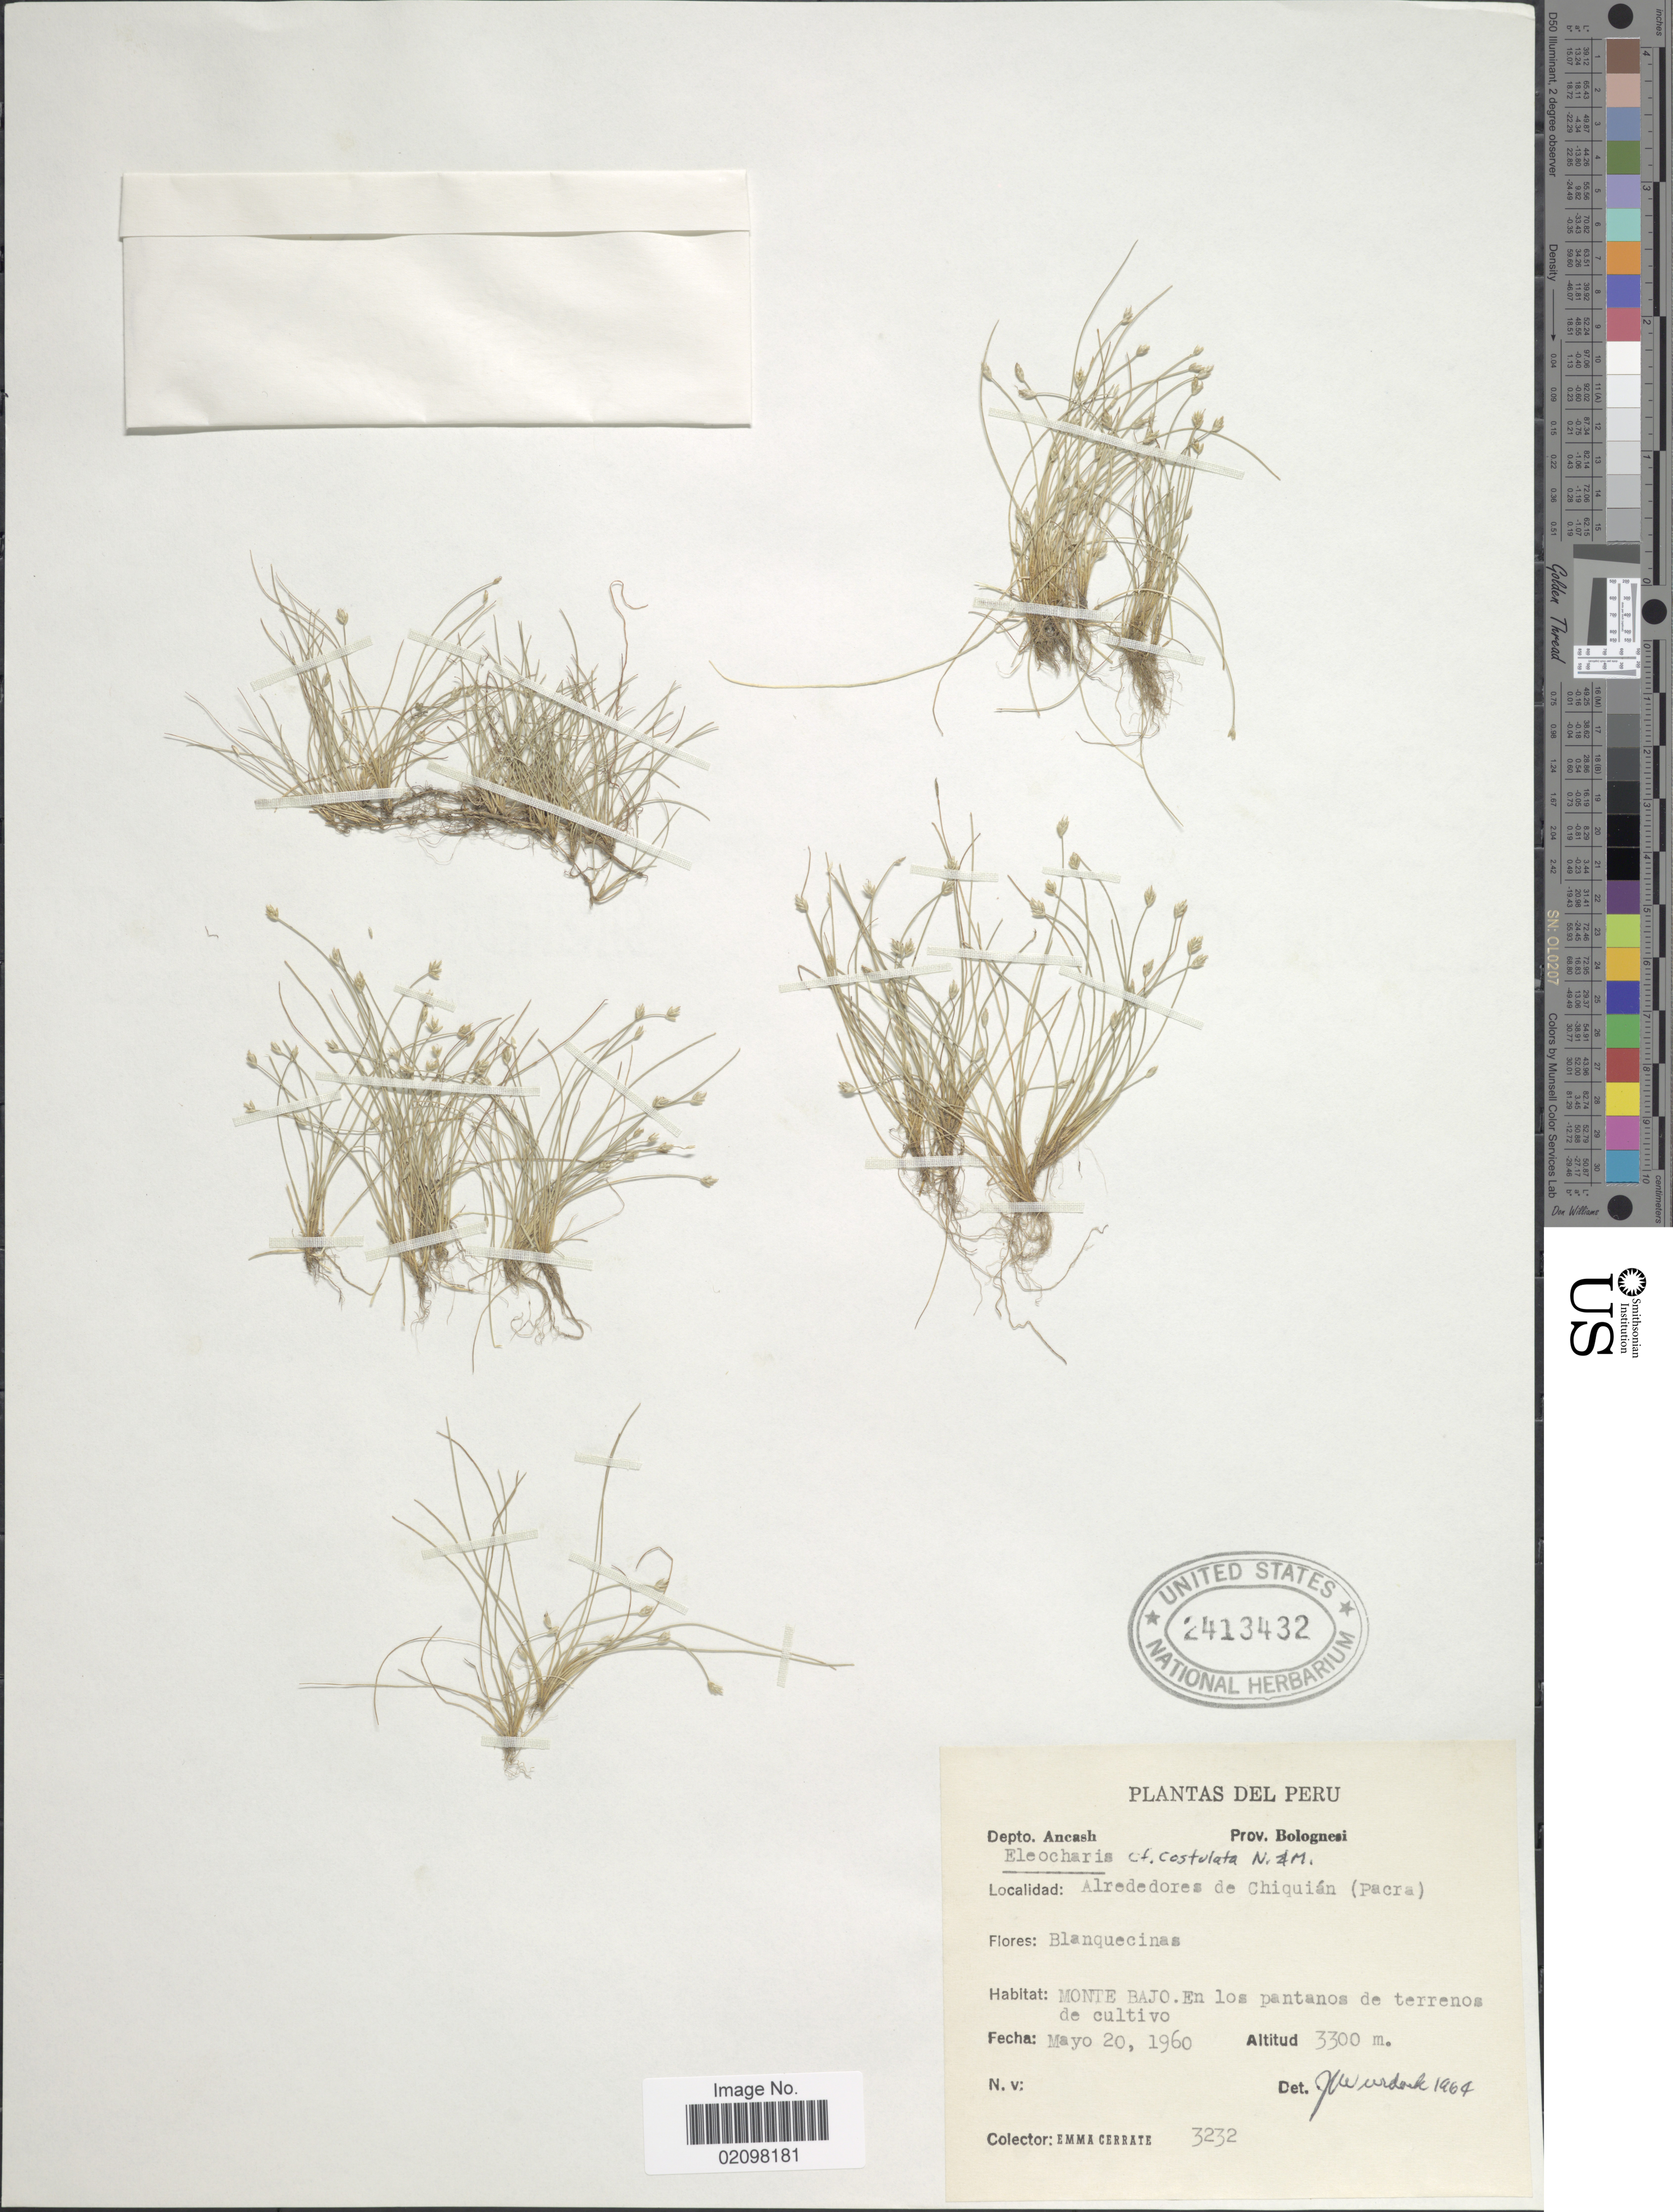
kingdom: Plantae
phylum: Tracheophyta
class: Liliopsida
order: Poales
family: Cyperaceae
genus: Eleocharis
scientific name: Eleocharis exigua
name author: (Kunth) Roem. & Schult.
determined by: Strong, Mark T., (BOT), Smithsonian Institution - National Museum of Natural History (UNITED STATES)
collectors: E. Cerrate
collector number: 3232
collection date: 1960-05-20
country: Peru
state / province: Ancash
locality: Prov. Bolognesi. Monte Bajo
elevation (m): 3300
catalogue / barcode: US 2413432